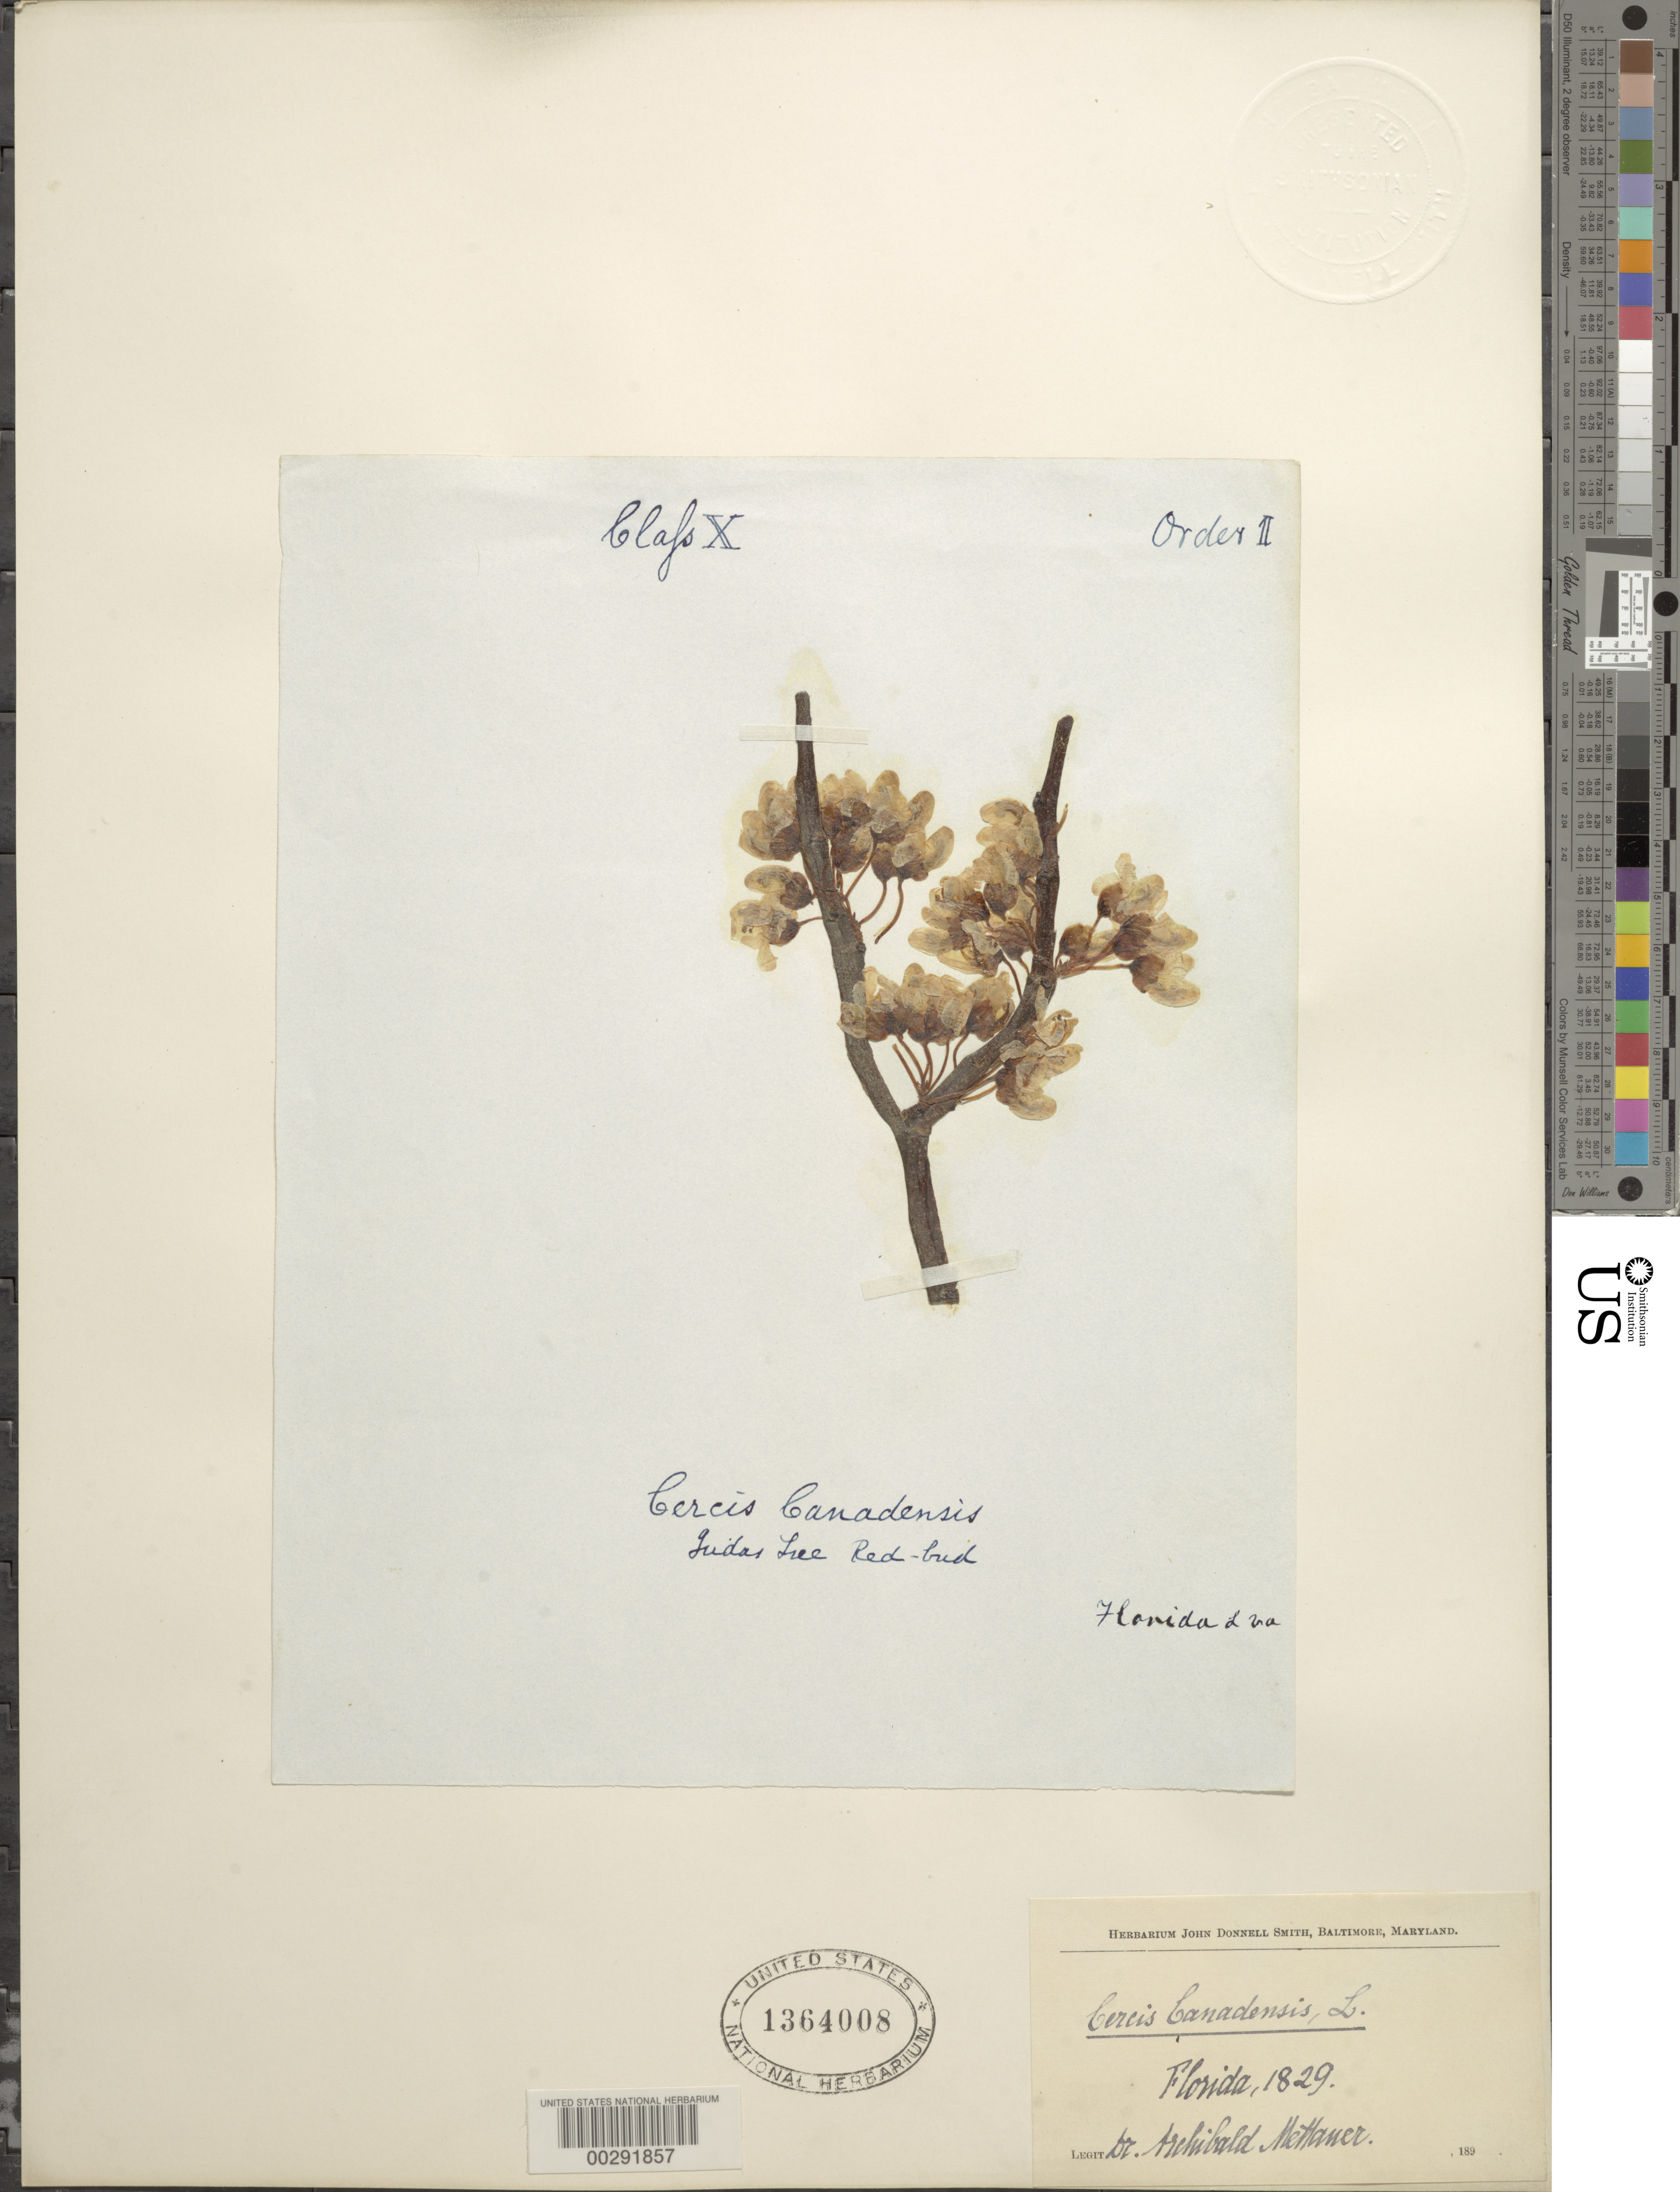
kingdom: Plantae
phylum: Tracheophyta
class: Magnoliopsida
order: Fabales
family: Fabaceae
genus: Cercis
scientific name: Cercis canadensis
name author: L.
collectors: H. Mettauer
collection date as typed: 1829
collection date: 1829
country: United States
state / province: Florida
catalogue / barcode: US 1364008